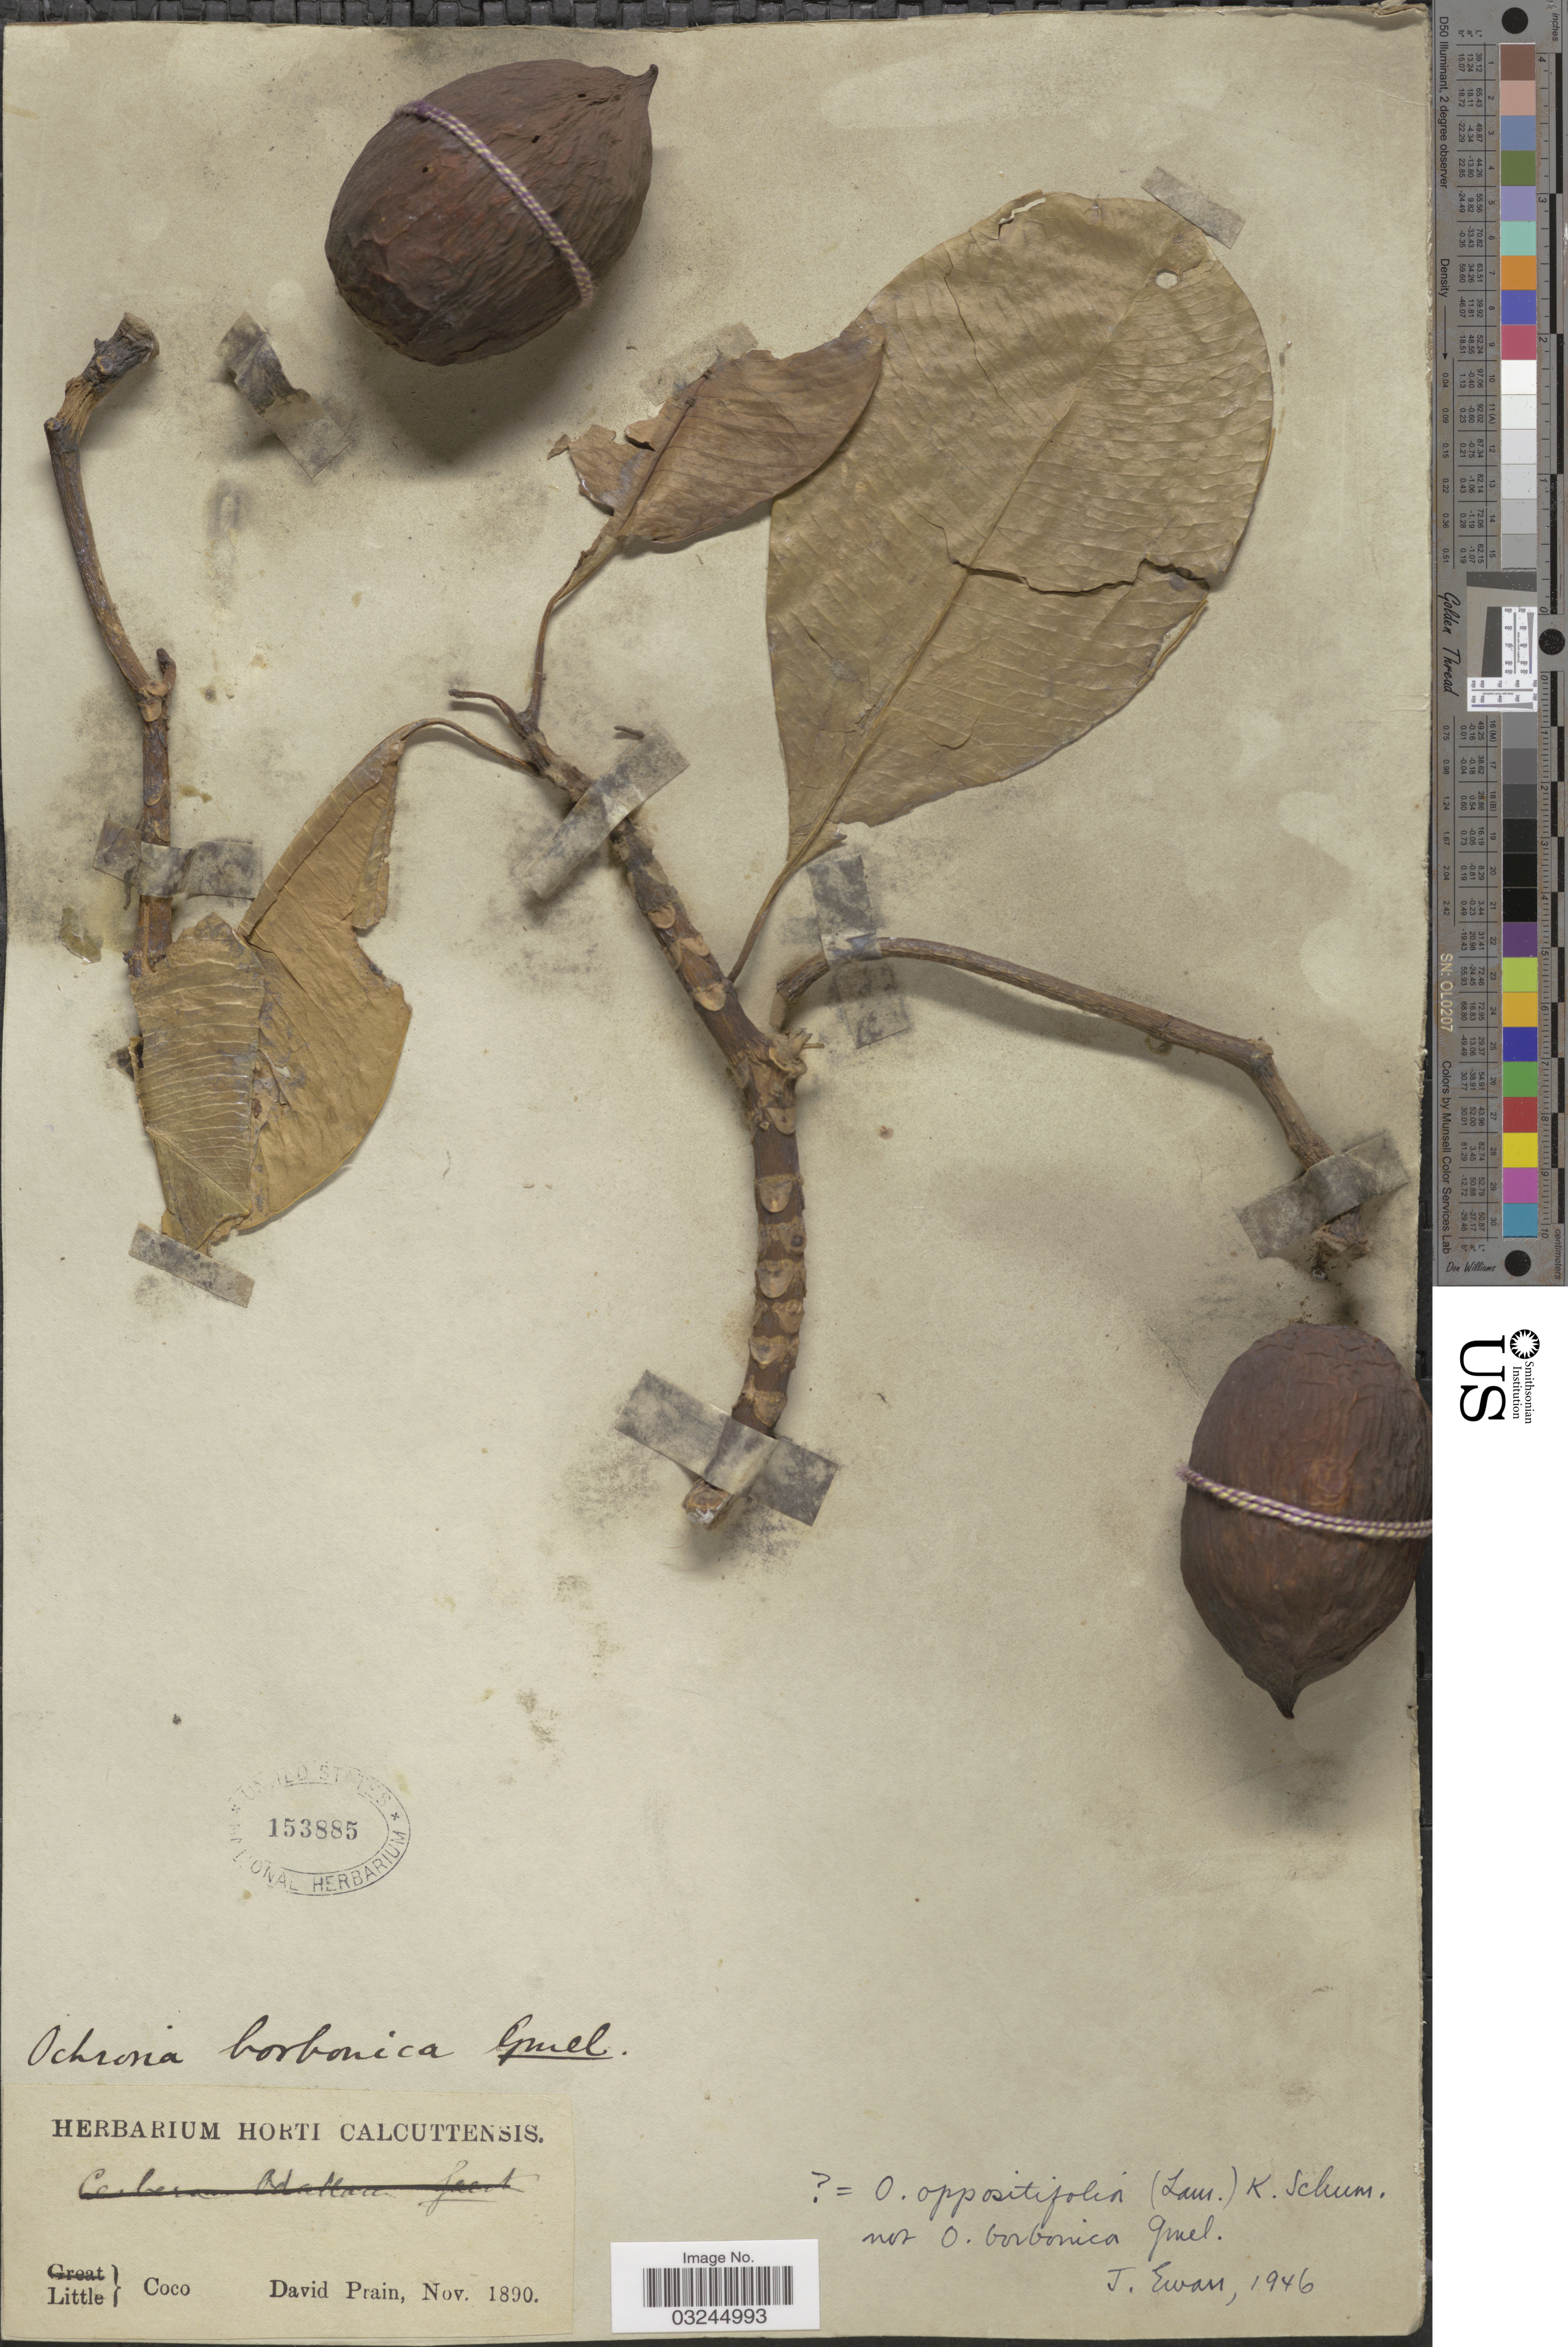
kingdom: Plantae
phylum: Tracheophyta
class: Magnoliopsida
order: Gentianales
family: Apocynaceae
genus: Ochrosia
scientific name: Ochrosia oppositifolia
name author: (Lam.) K. Schum.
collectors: D. Prain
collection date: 1890-11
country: India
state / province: Andaman and Nicobar Islands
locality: Little Coco.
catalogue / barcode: US 153885